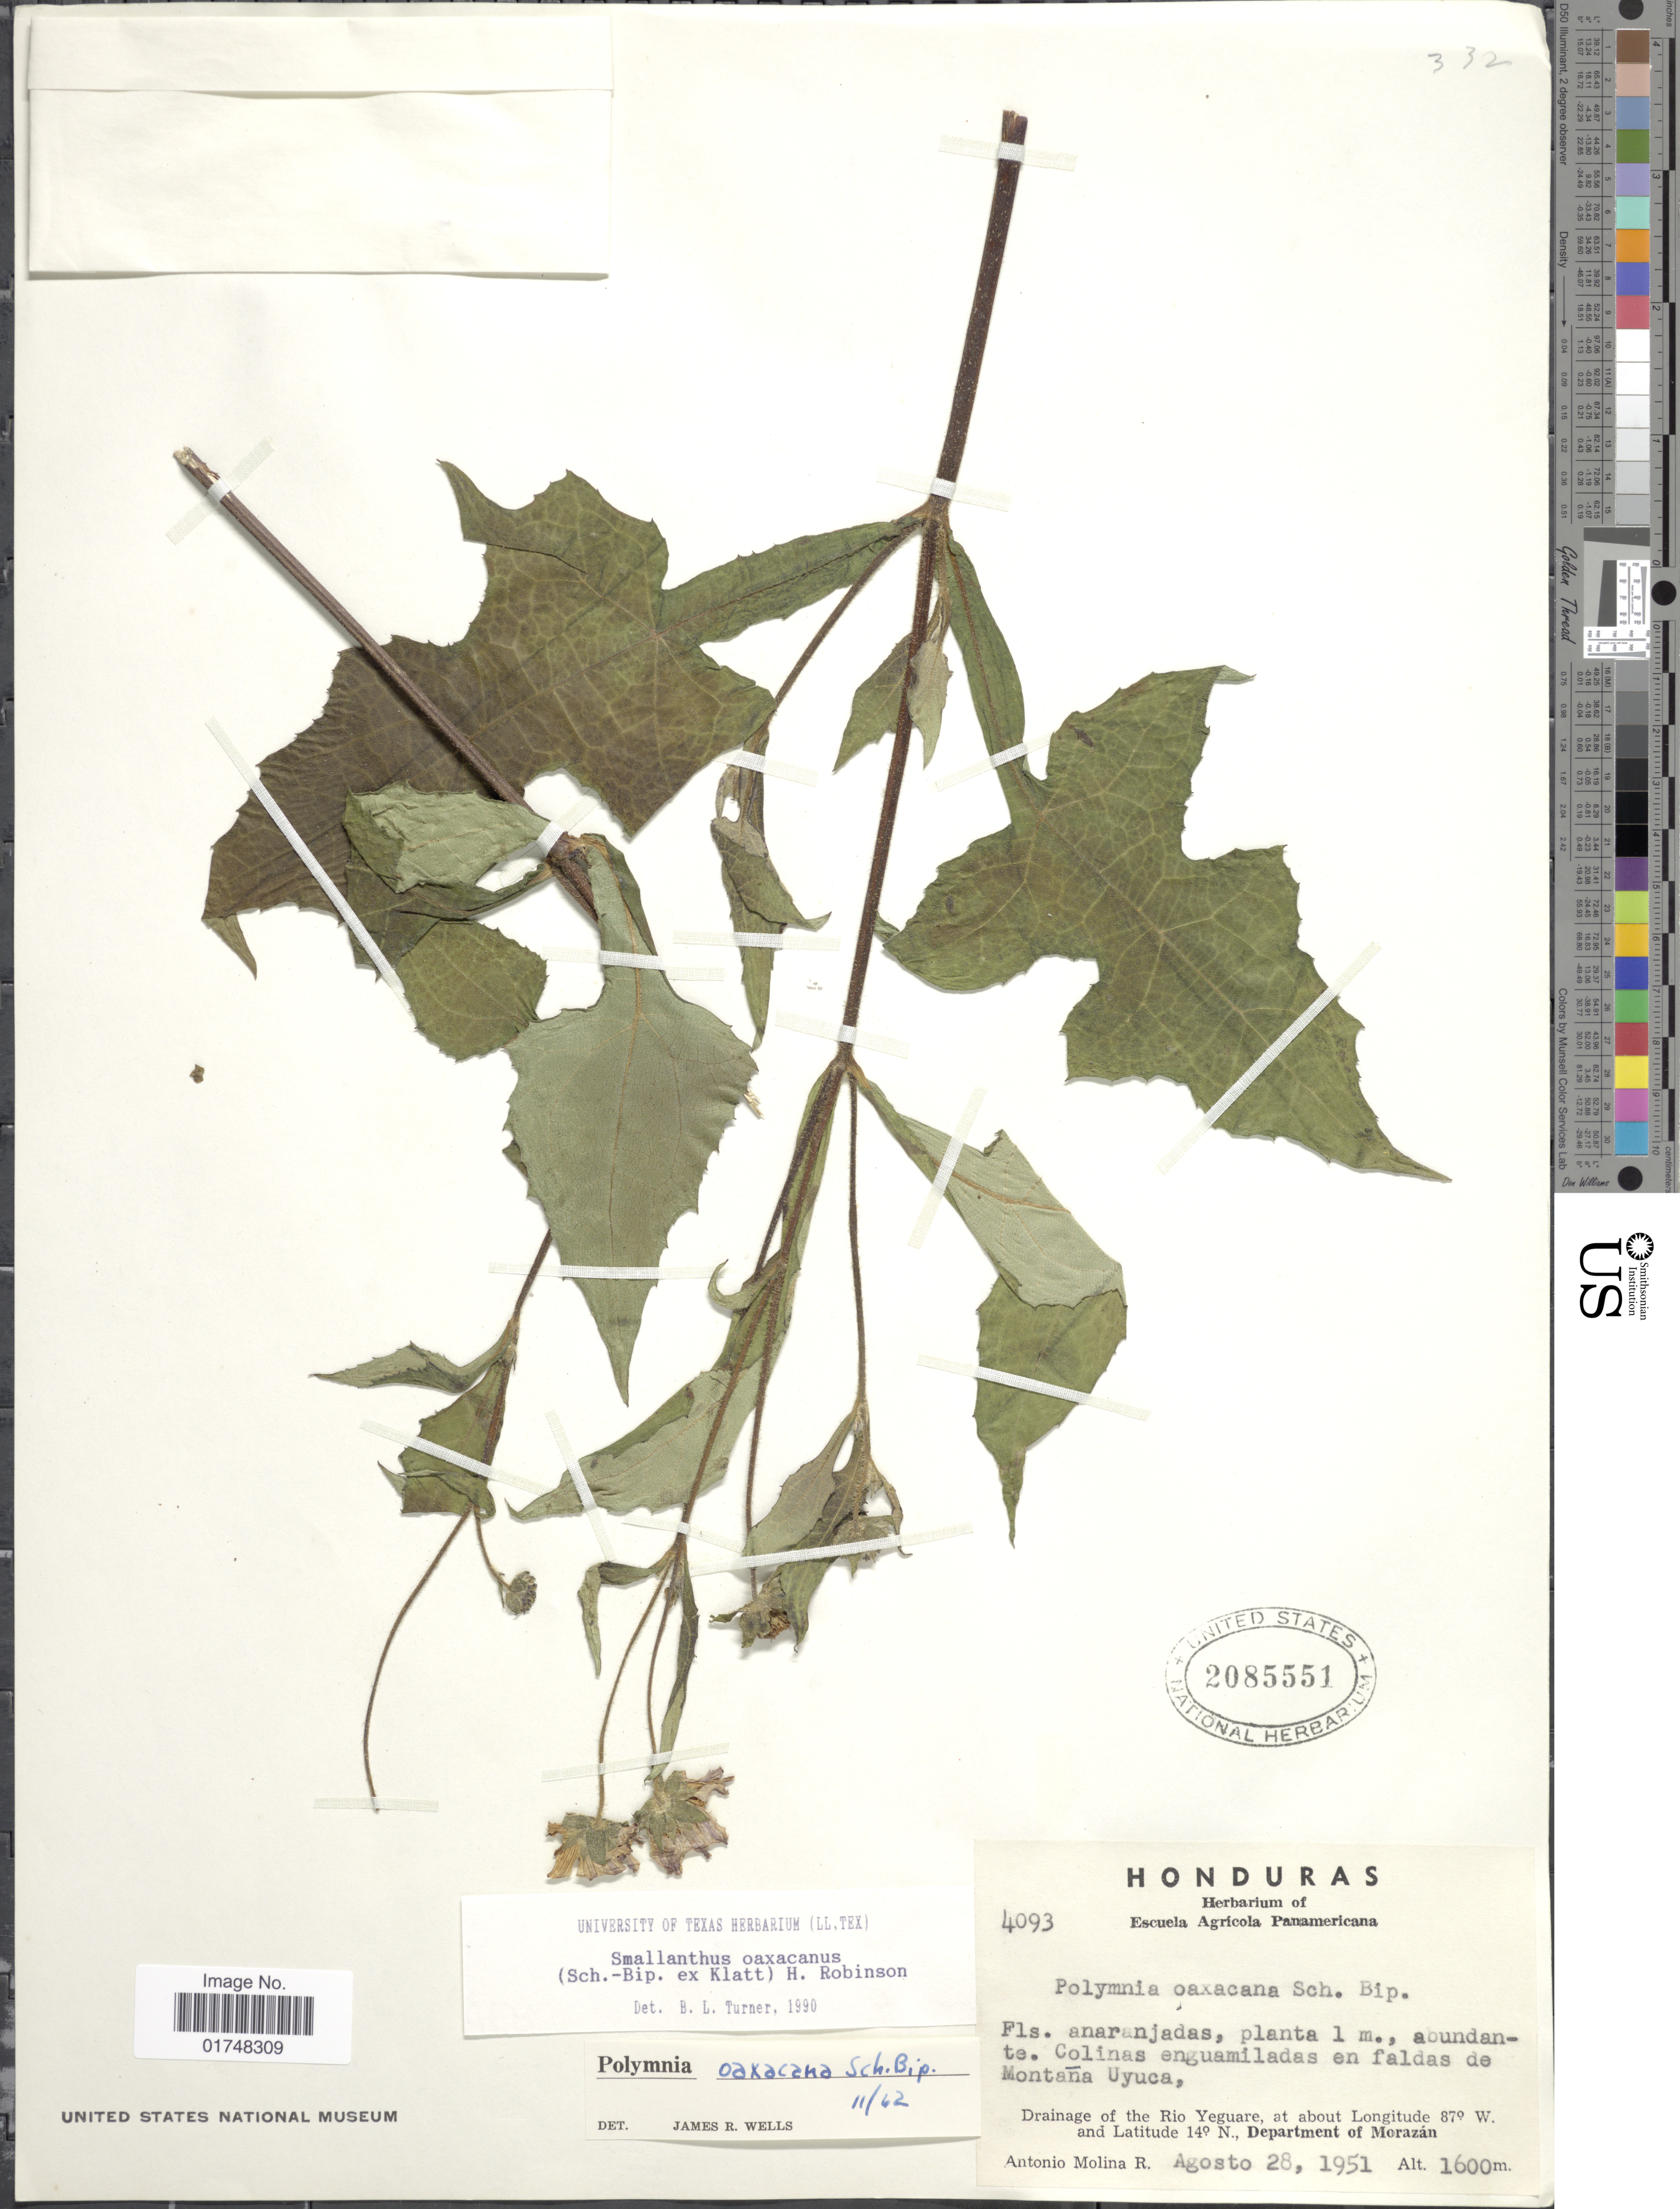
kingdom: Plantae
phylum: Tracheophyta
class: Magnoliopsida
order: Asterales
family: Asteraceae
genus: Smallanthus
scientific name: Smallanthus oaxacanus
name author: (Sch. Bip. ex Klatt) H. Rob.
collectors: A. Molina R.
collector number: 4093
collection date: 1951-08-28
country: Honduras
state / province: Fco. Morazán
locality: Faldas de Montana Uyuca, drainage of the Rio Yeguare, Department of Morazan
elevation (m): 1600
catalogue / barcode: US 2085551